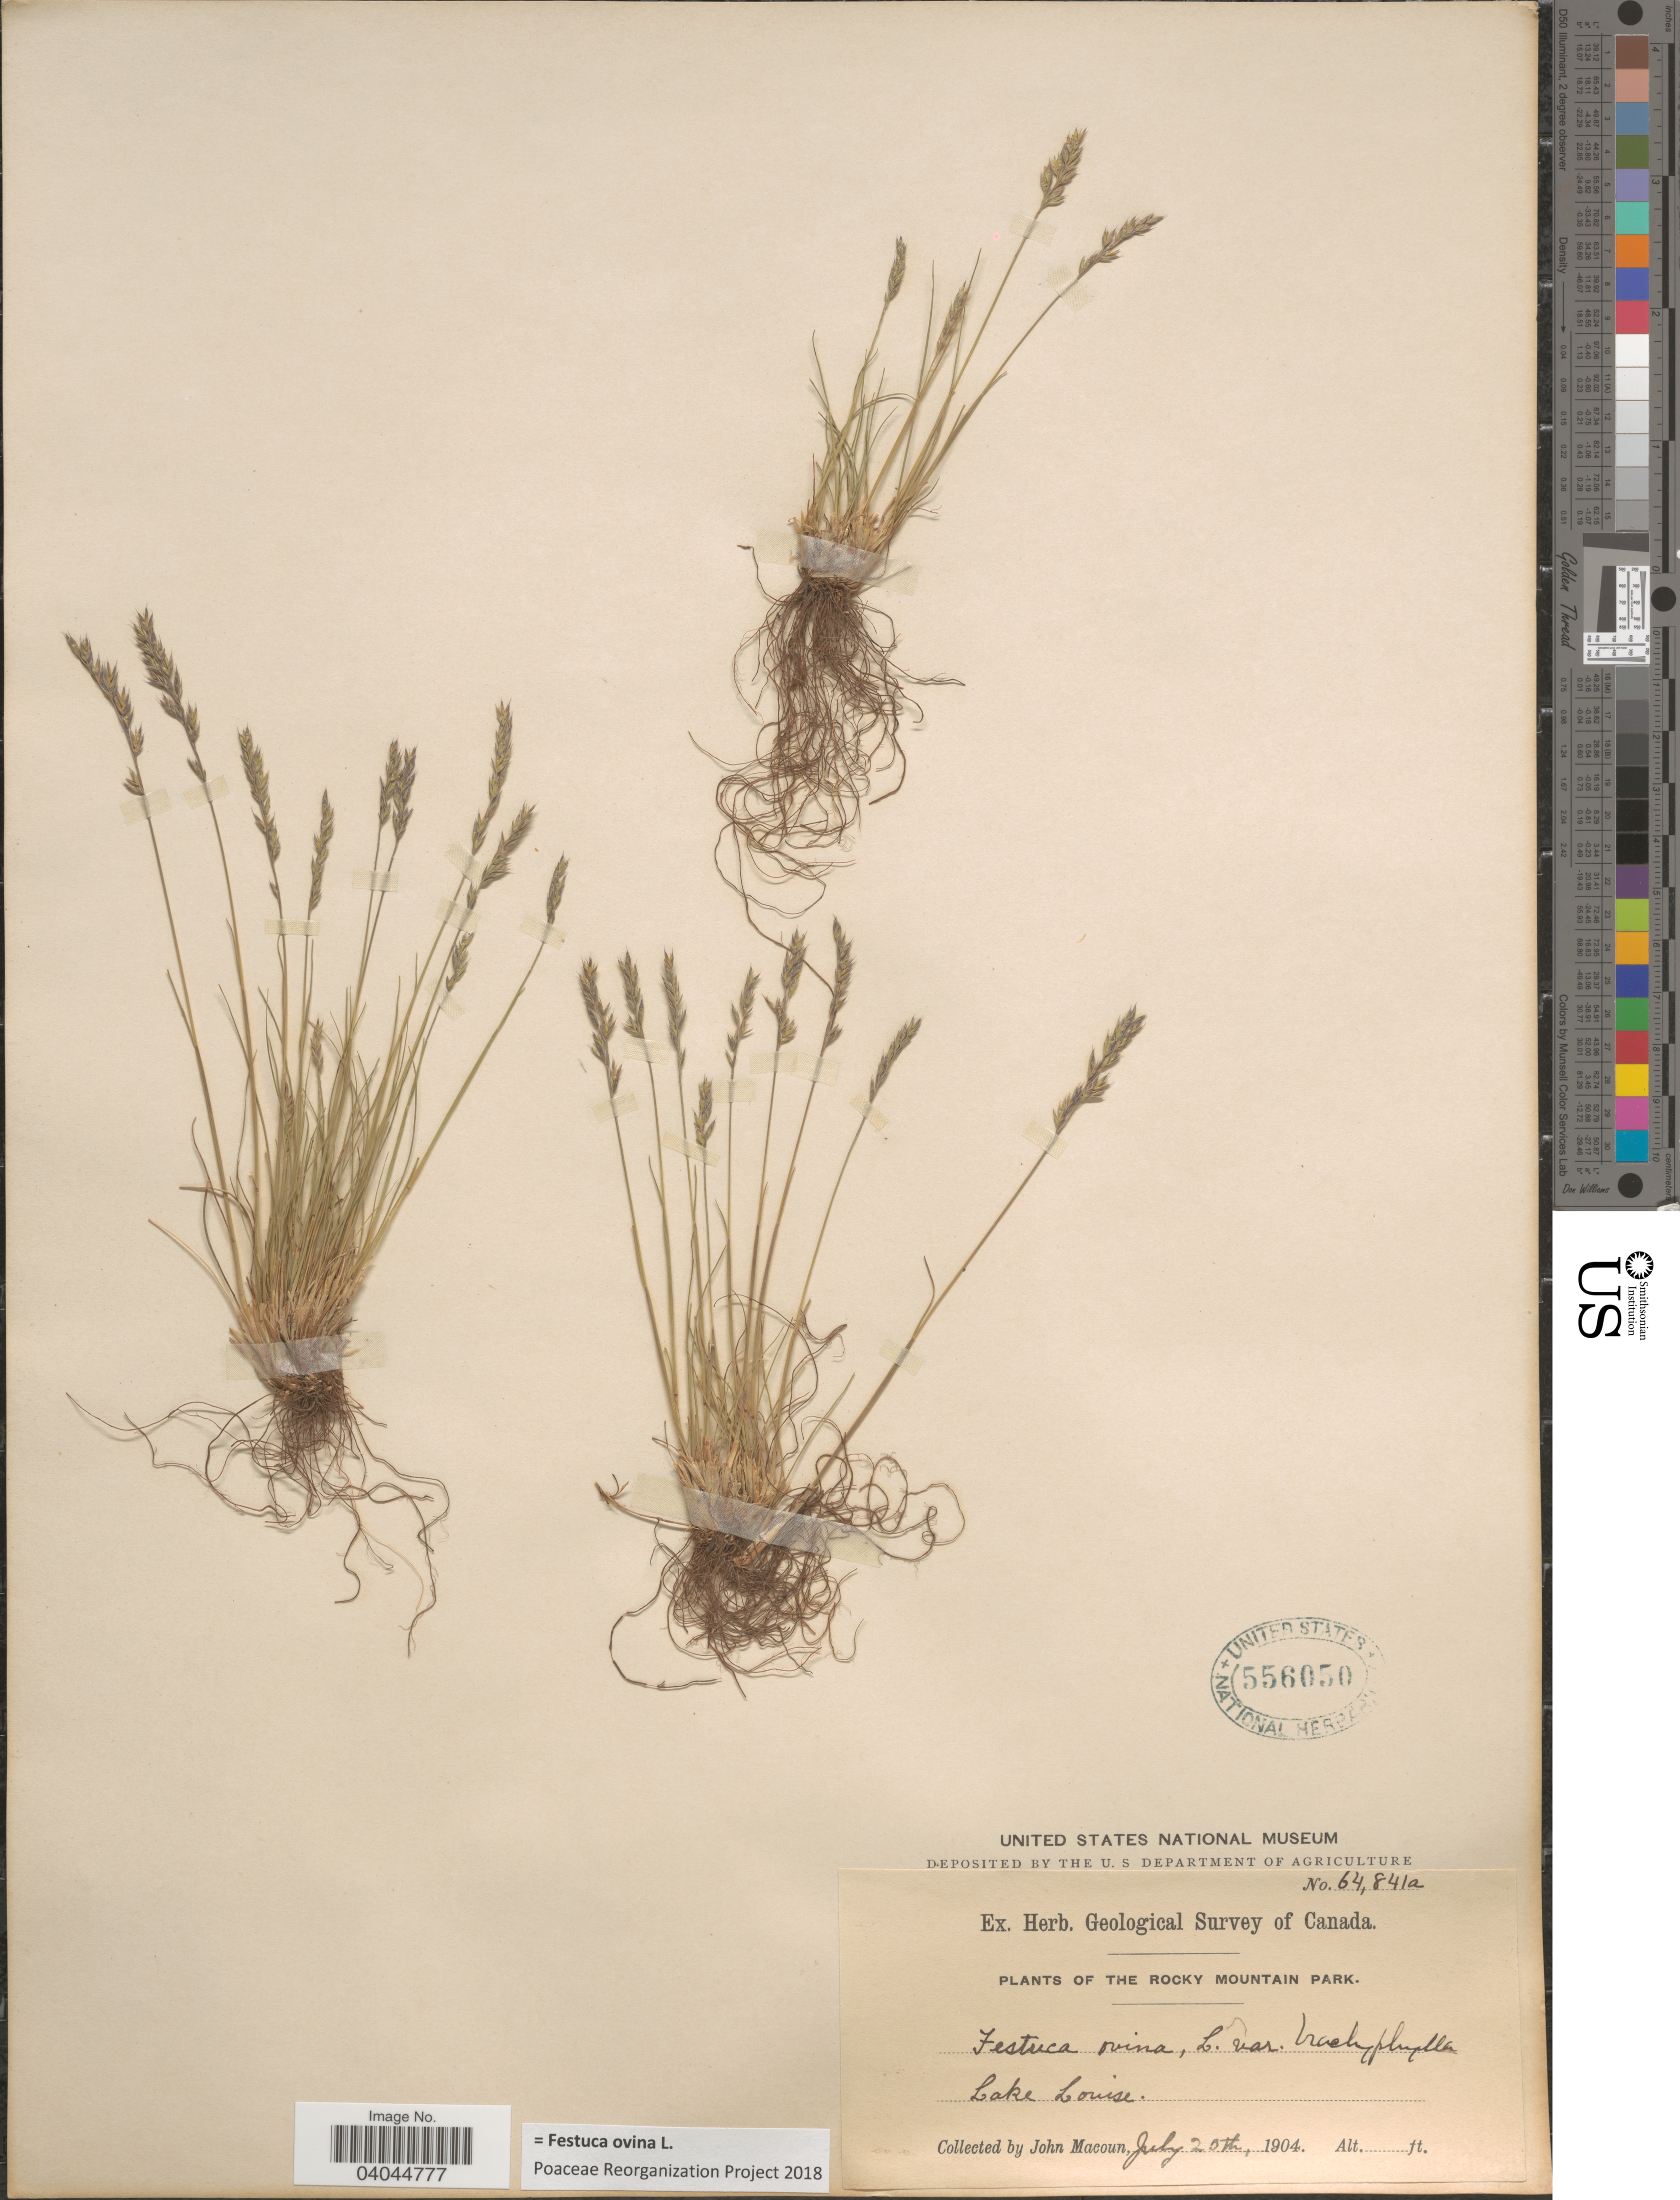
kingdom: Plantae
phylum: Tracheophyta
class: Liliopsida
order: Poales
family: Poaceae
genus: Festuca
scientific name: Festuca ovina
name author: L.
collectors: J. Macoun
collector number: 64841a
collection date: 1904-07-20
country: Canada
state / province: Alberta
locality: The Rocky Mountain Park. Lake Louise.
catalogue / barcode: US 556050